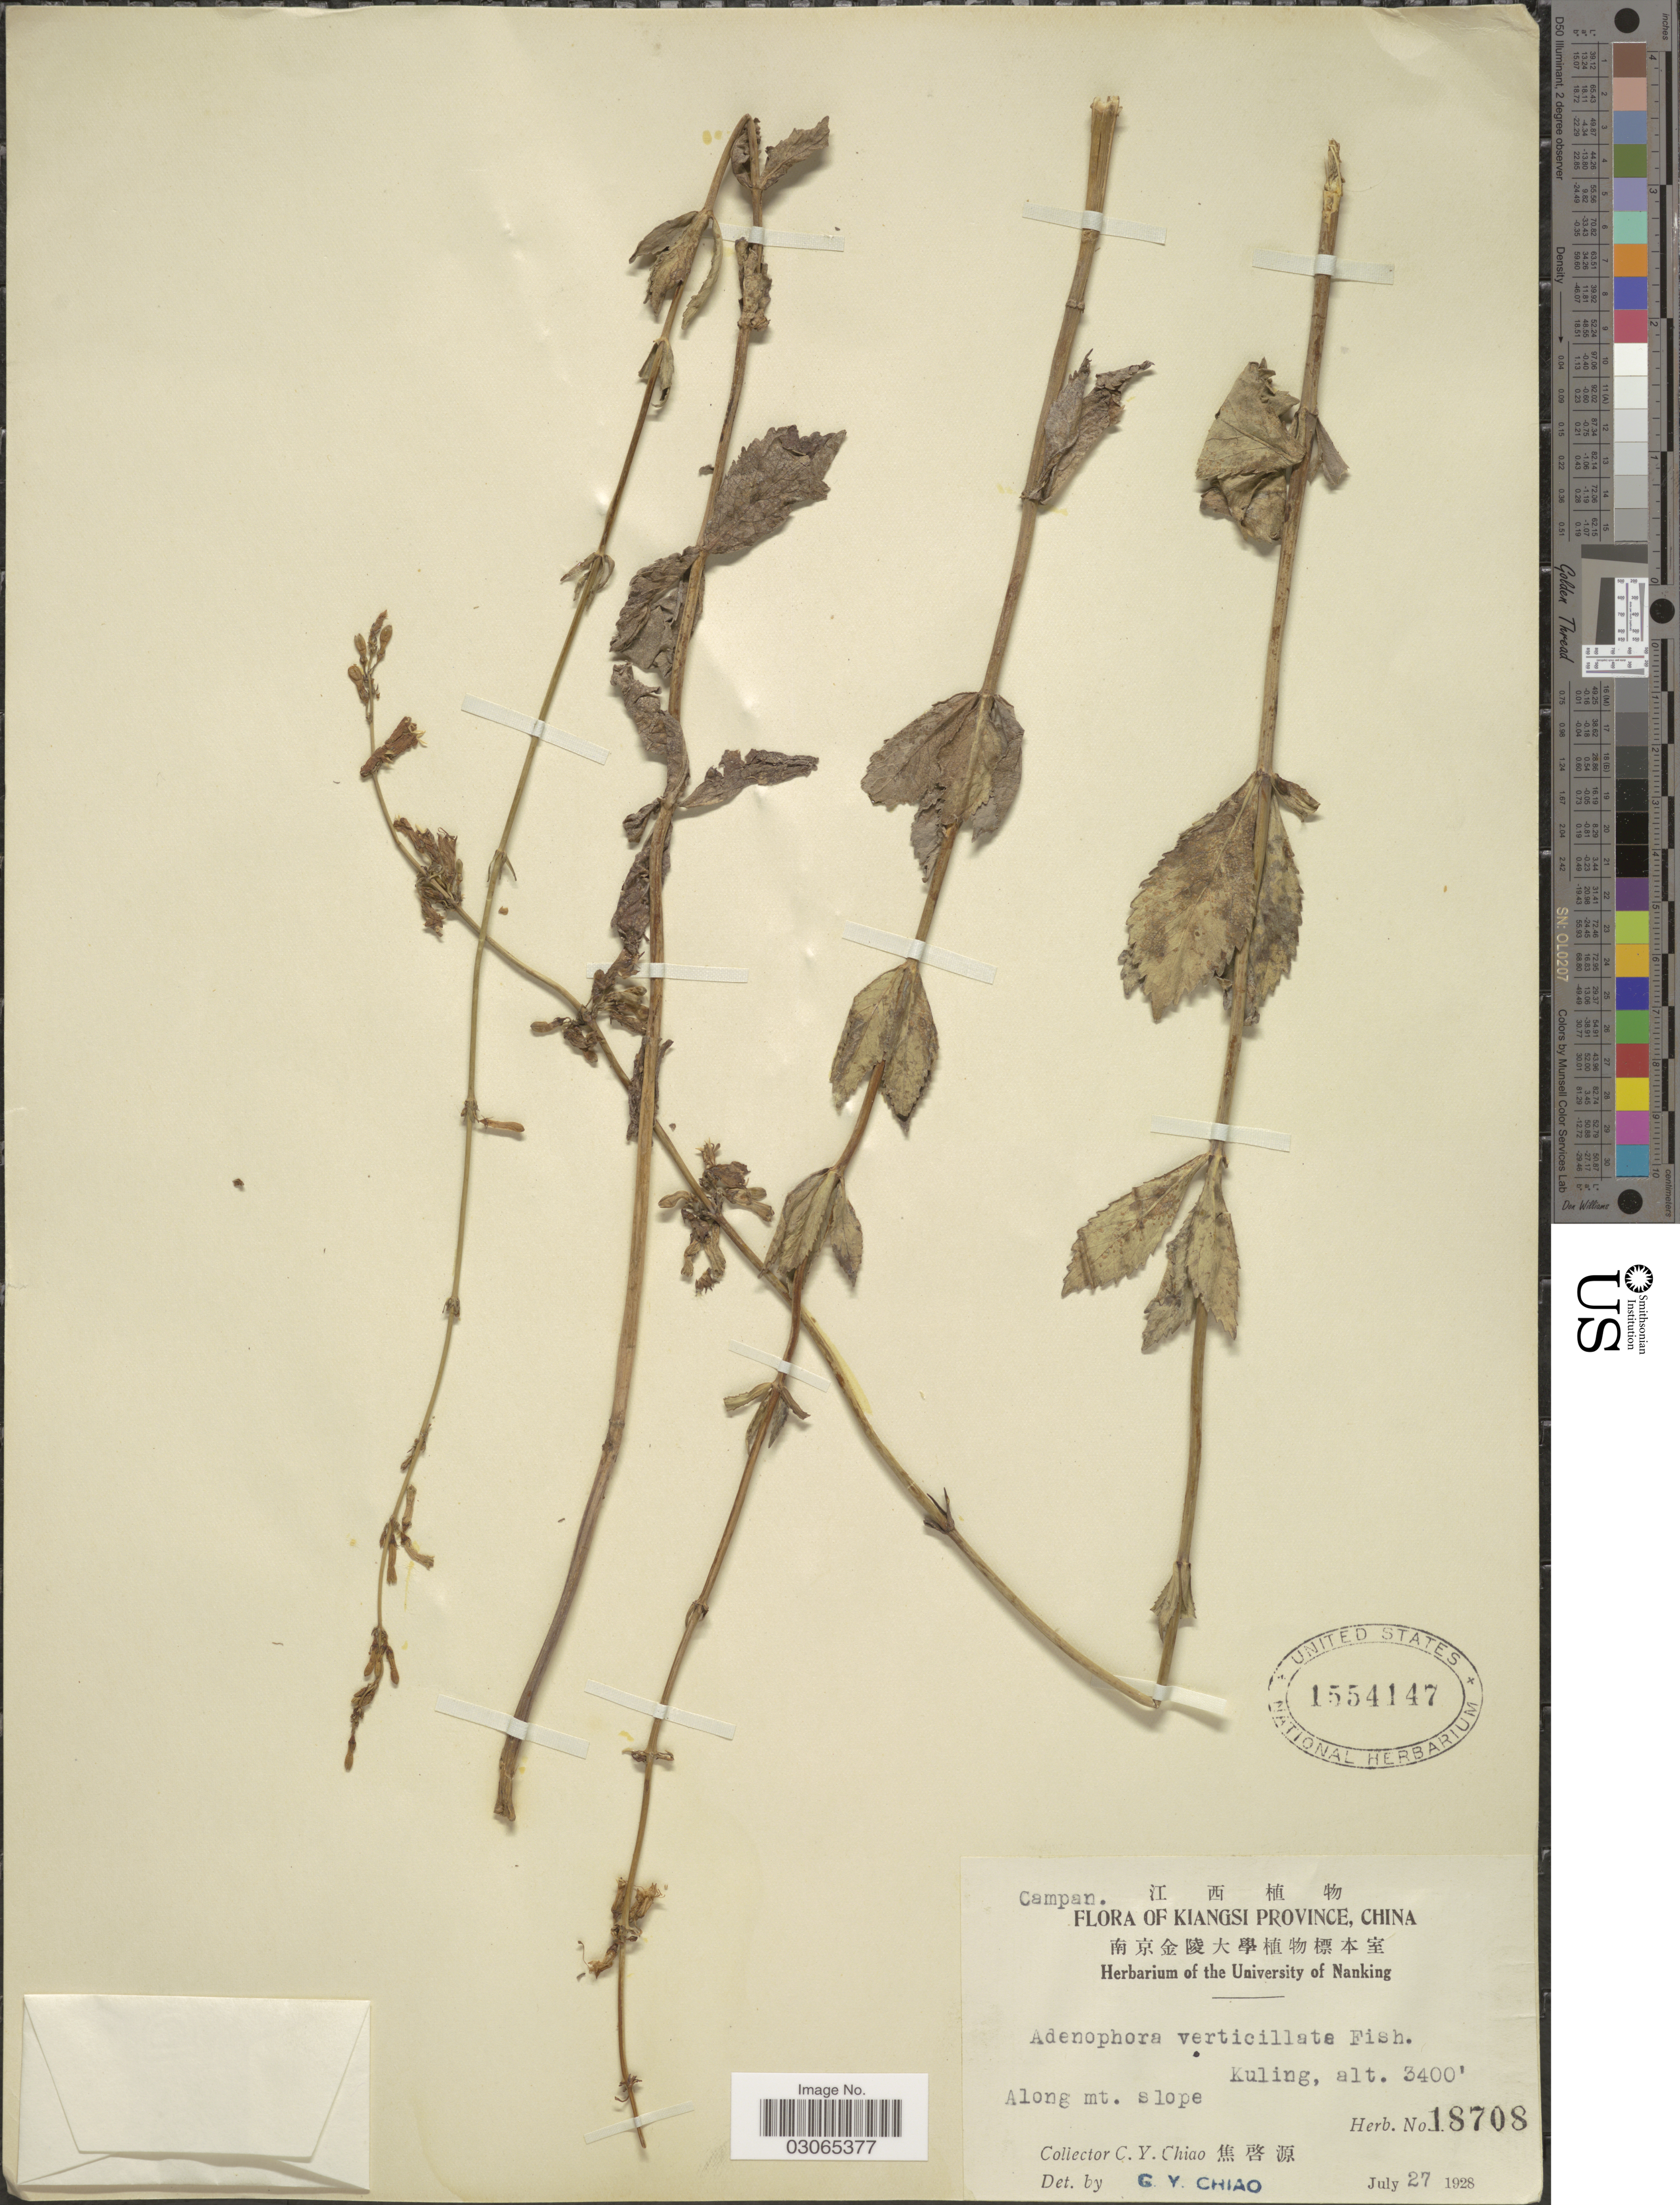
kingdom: Plantae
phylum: Tracheophyta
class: Magnoliopsida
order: Asterales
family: Campanulaceae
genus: Adenophora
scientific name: Adenophora verticillata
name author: Fisch.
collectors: C. Y. Chiao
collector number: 18708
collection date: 1928-07-27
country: China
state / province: Jiangxi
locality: Kiangsi Province. Along mt. slope, Kuling.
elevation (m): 1036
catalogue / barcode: US 1554147